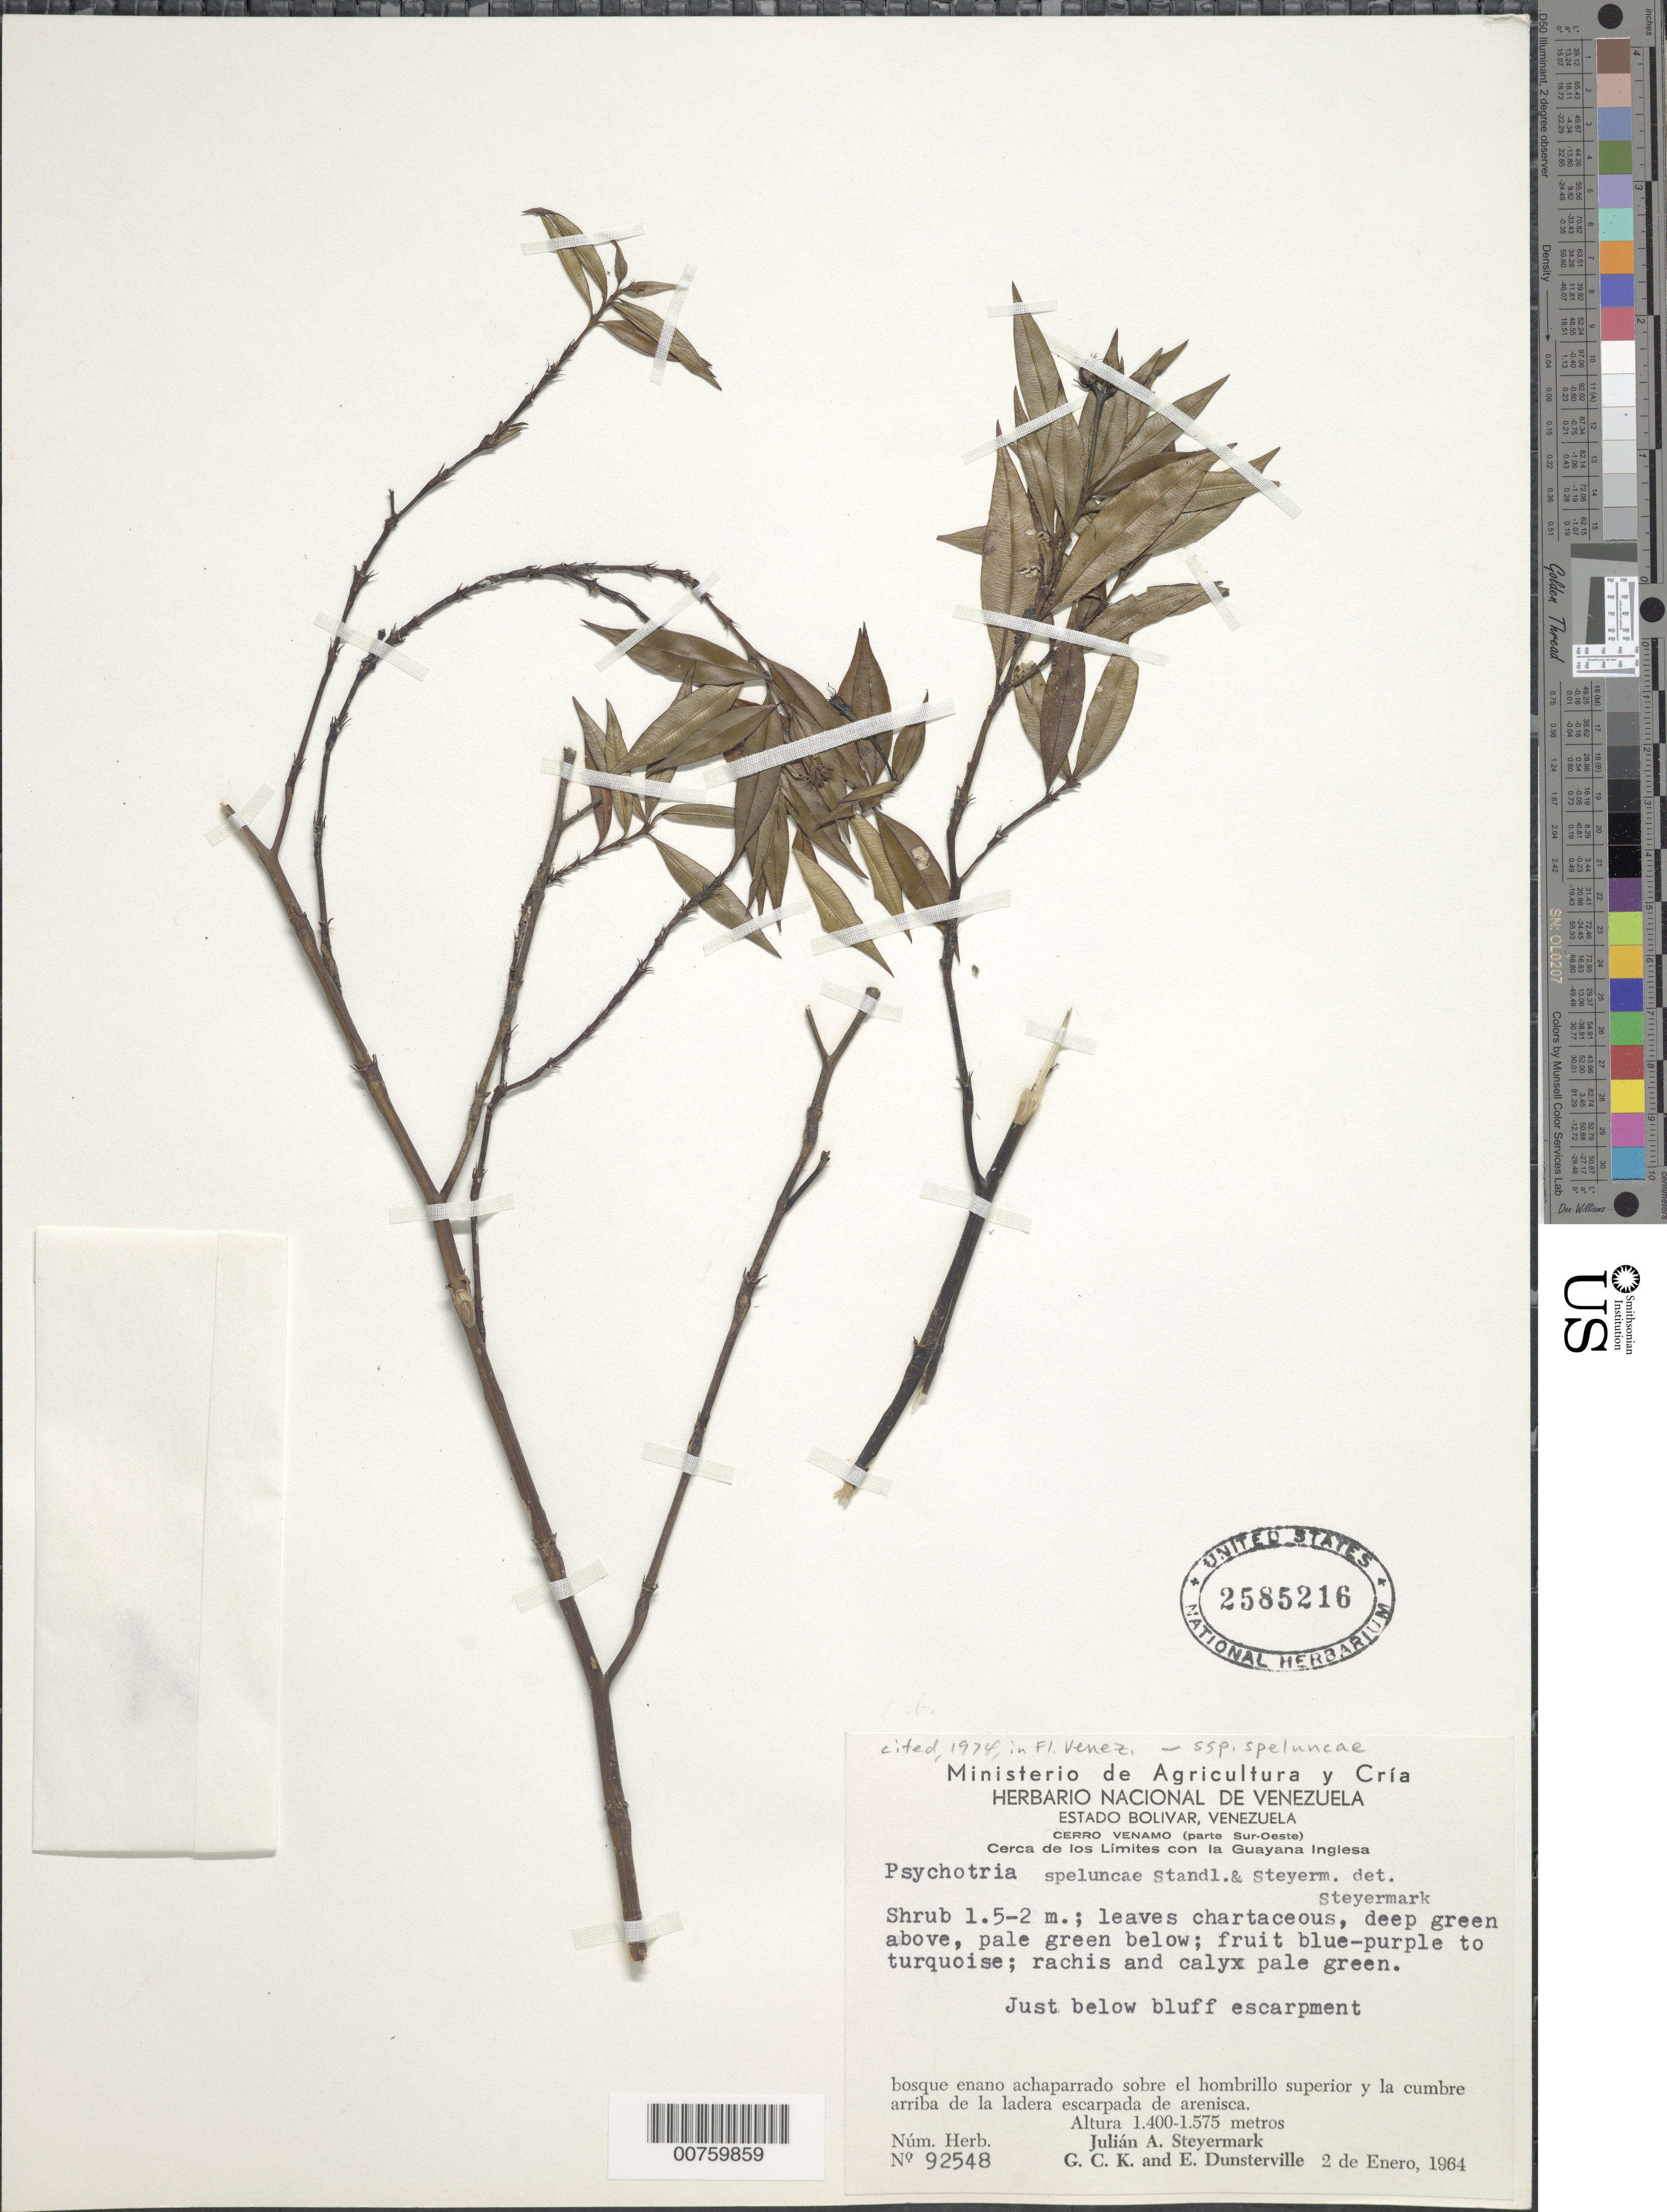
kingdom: Plantae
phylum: Tracheophyta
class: Magnoliopsida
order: Gentianales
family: Rubiaceae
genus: Psychotria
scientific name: Psychotria speluncae subsp. speluncae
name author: Standl. & Steyerm.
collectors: J. Steyermark, G. C. K. Dunsterville & E. Dunsterville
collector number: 92548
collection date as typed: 2-Jan-64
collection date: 1964-01-02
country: Venezuela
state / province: Bolívar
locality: Cerro Venamo, parte Sur-Oeste, cerca de los limites con Guayana Inglesa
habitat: Below bluff escarpment; bosque enano achaparrado sogbre el hombrillo superior y la cumbre arriba de la ladera escarpada de arenisca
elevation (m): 1400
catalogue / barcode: US 2585216